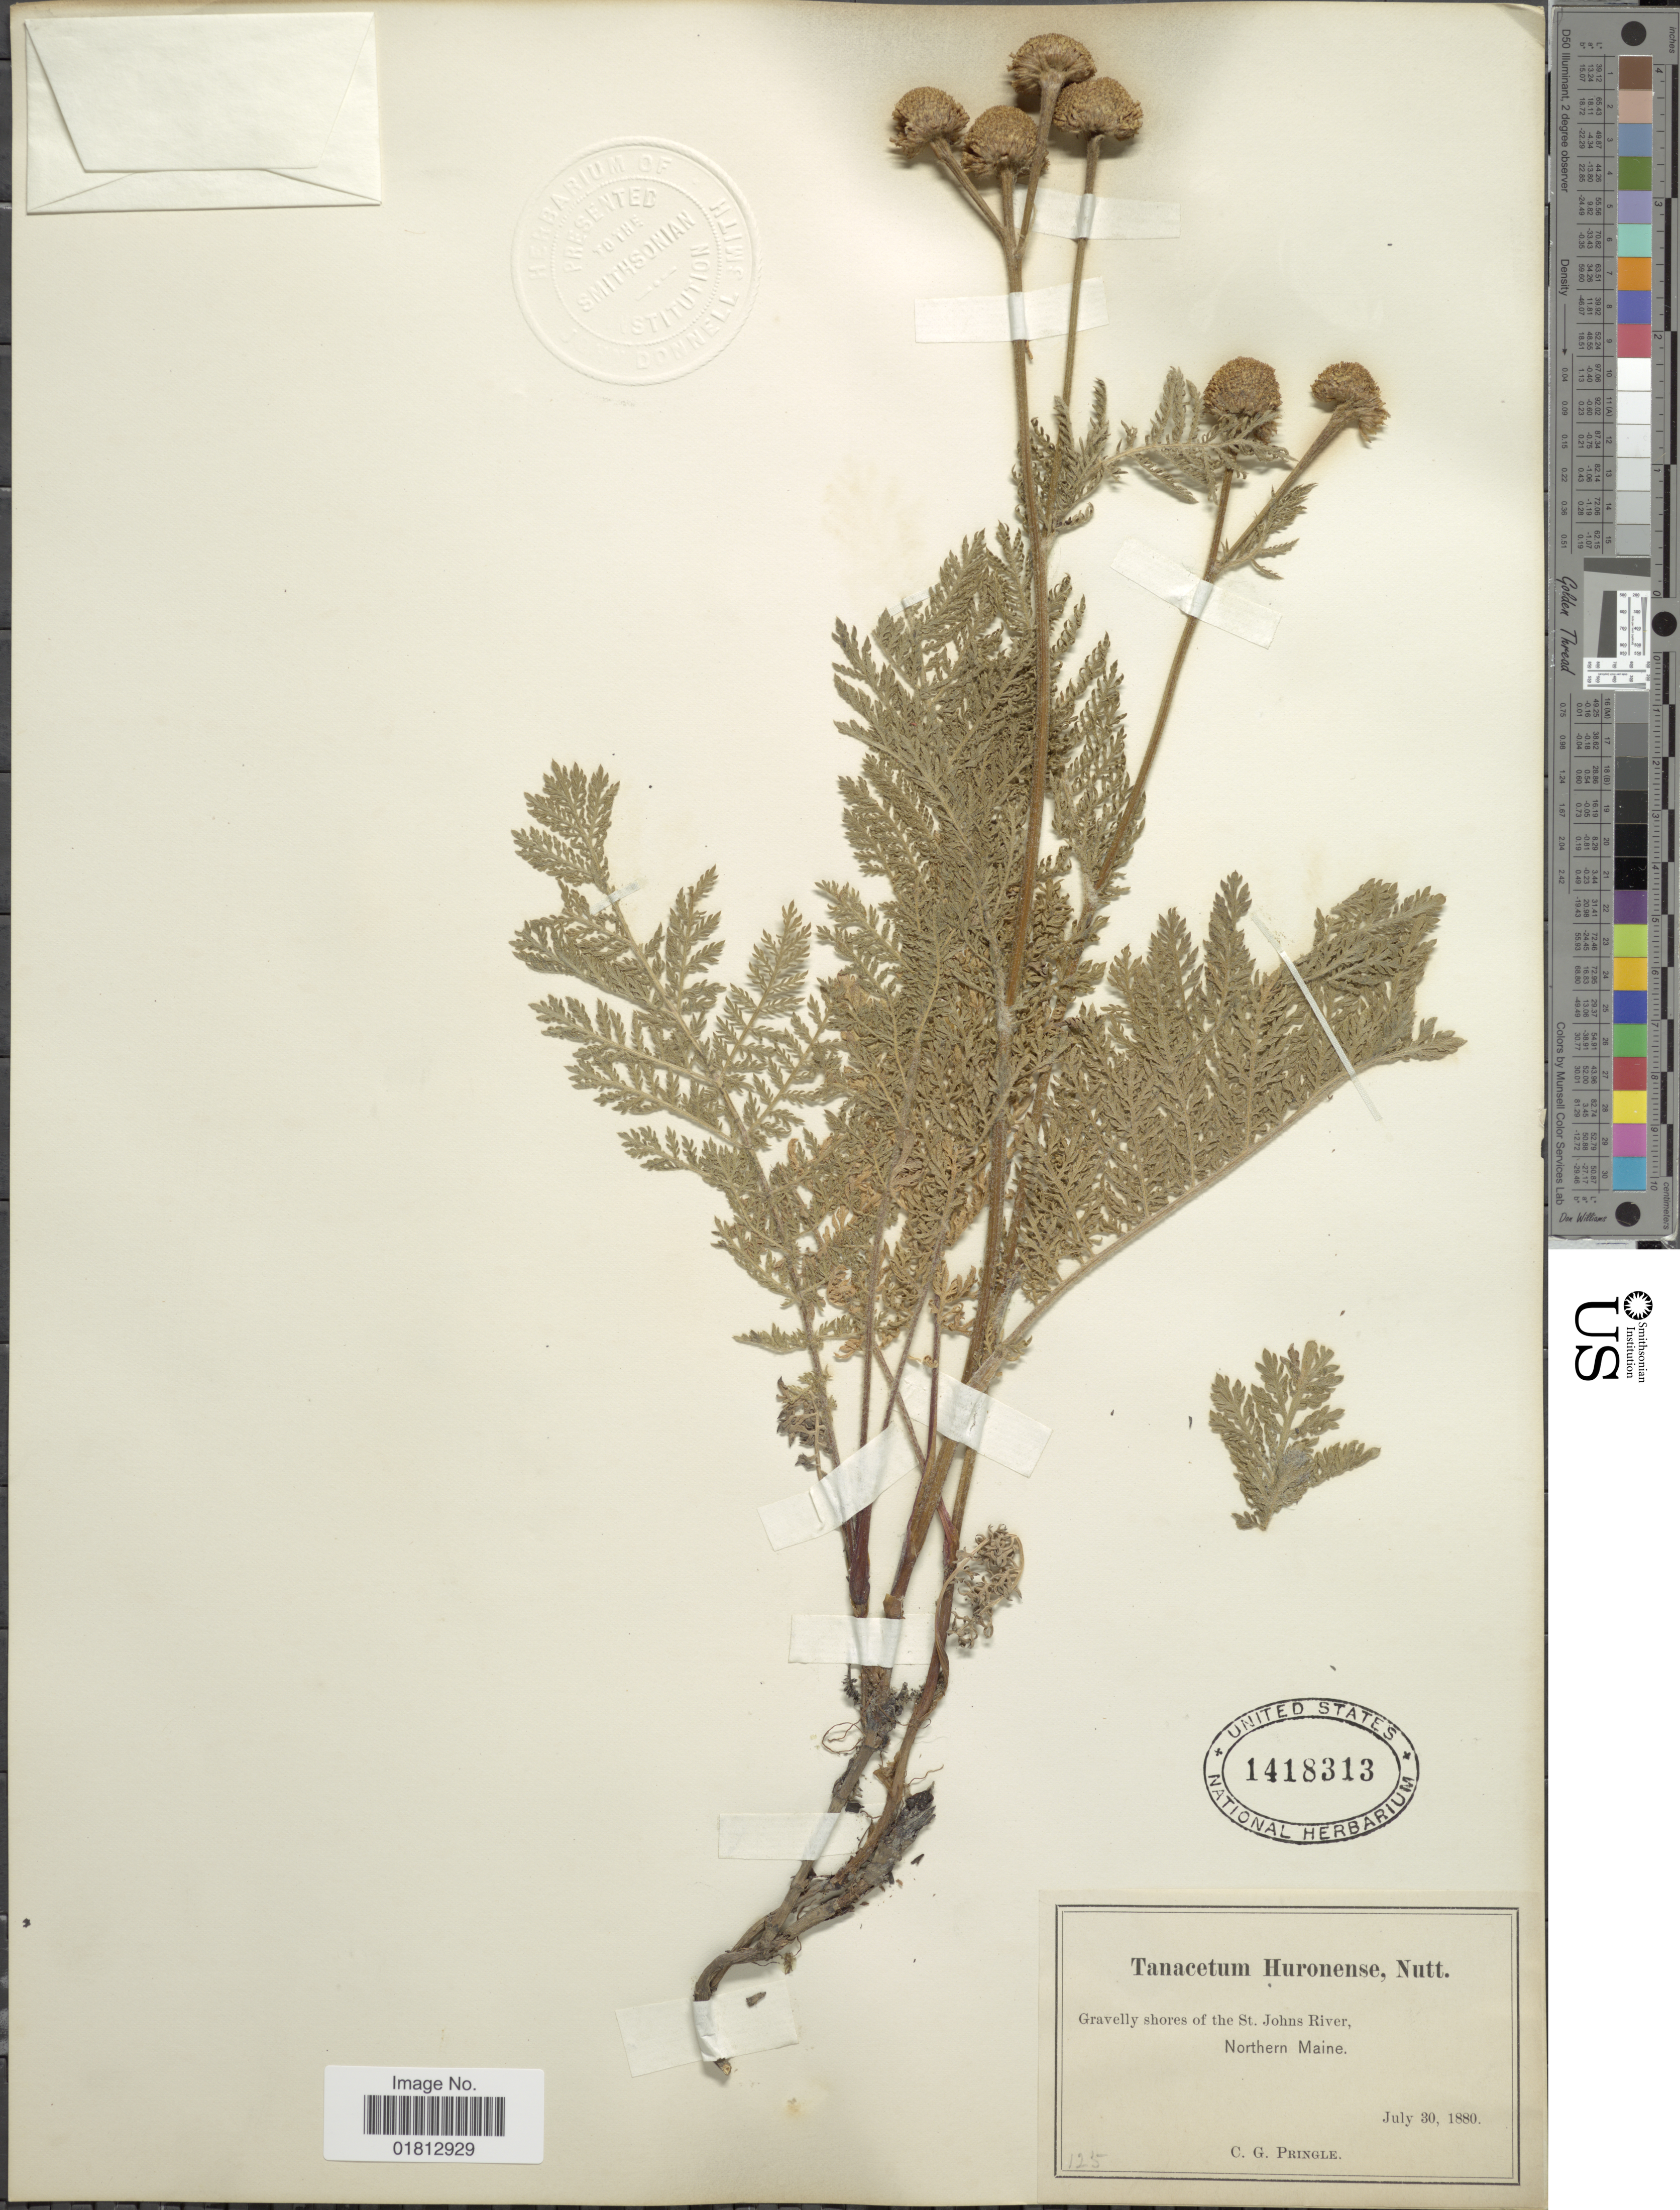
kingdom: Plantae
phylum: Tracheophyta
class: Magnoliopsida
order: Asterales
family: Asteraceae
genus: Tanacetum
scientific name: Tanacetum huronense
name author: Nutt.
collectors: C. G. Pringle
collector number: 125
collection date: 1880-07-30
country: United States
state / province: Maine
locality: Gravelly shores of the St. Johns River, Northern Maine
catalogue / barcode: US 1418313